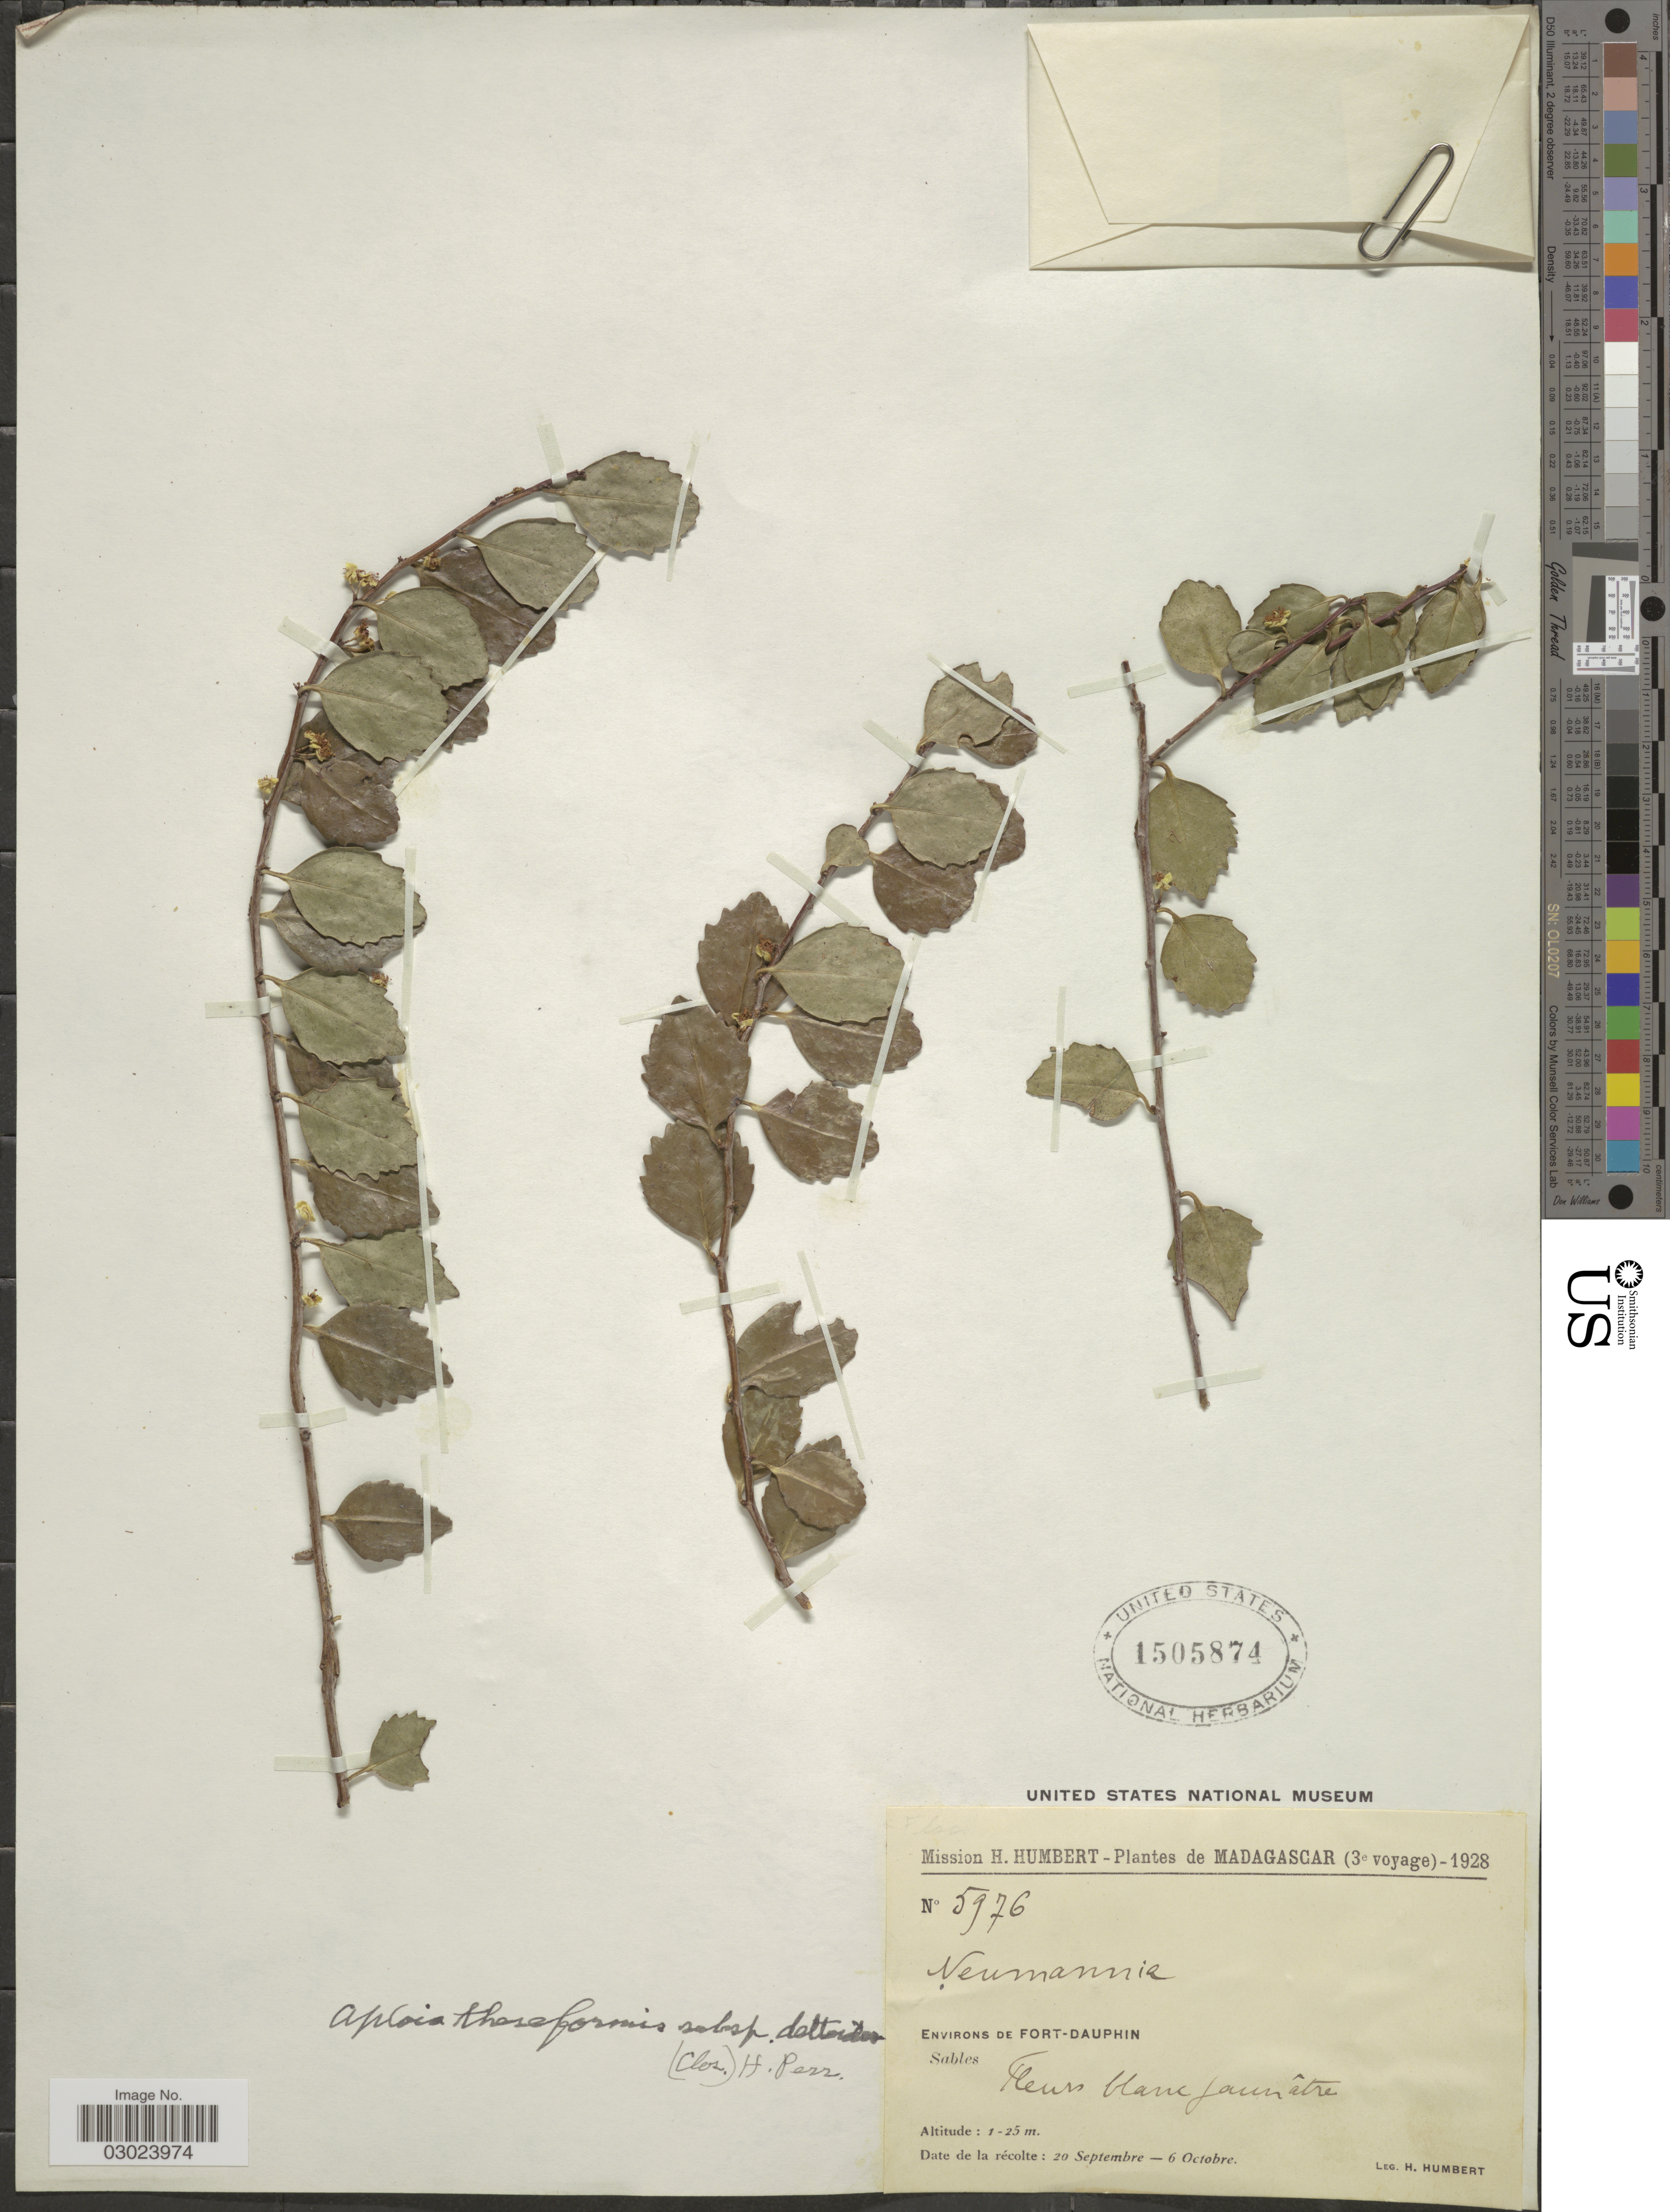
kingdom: Plantae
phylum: Tracheophyta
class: Magnoliopsida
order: Crossosomatales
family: Aphloiaceae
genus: Aphloia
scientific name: Aphloia theiformis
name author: (Vahl) Benn.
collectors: H. Humbert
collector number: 5976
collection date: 1928-09-20/1928-10-06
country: Madagascar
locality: Environs de Fort-Dauphin.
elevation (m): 1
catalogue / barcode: US 1505874